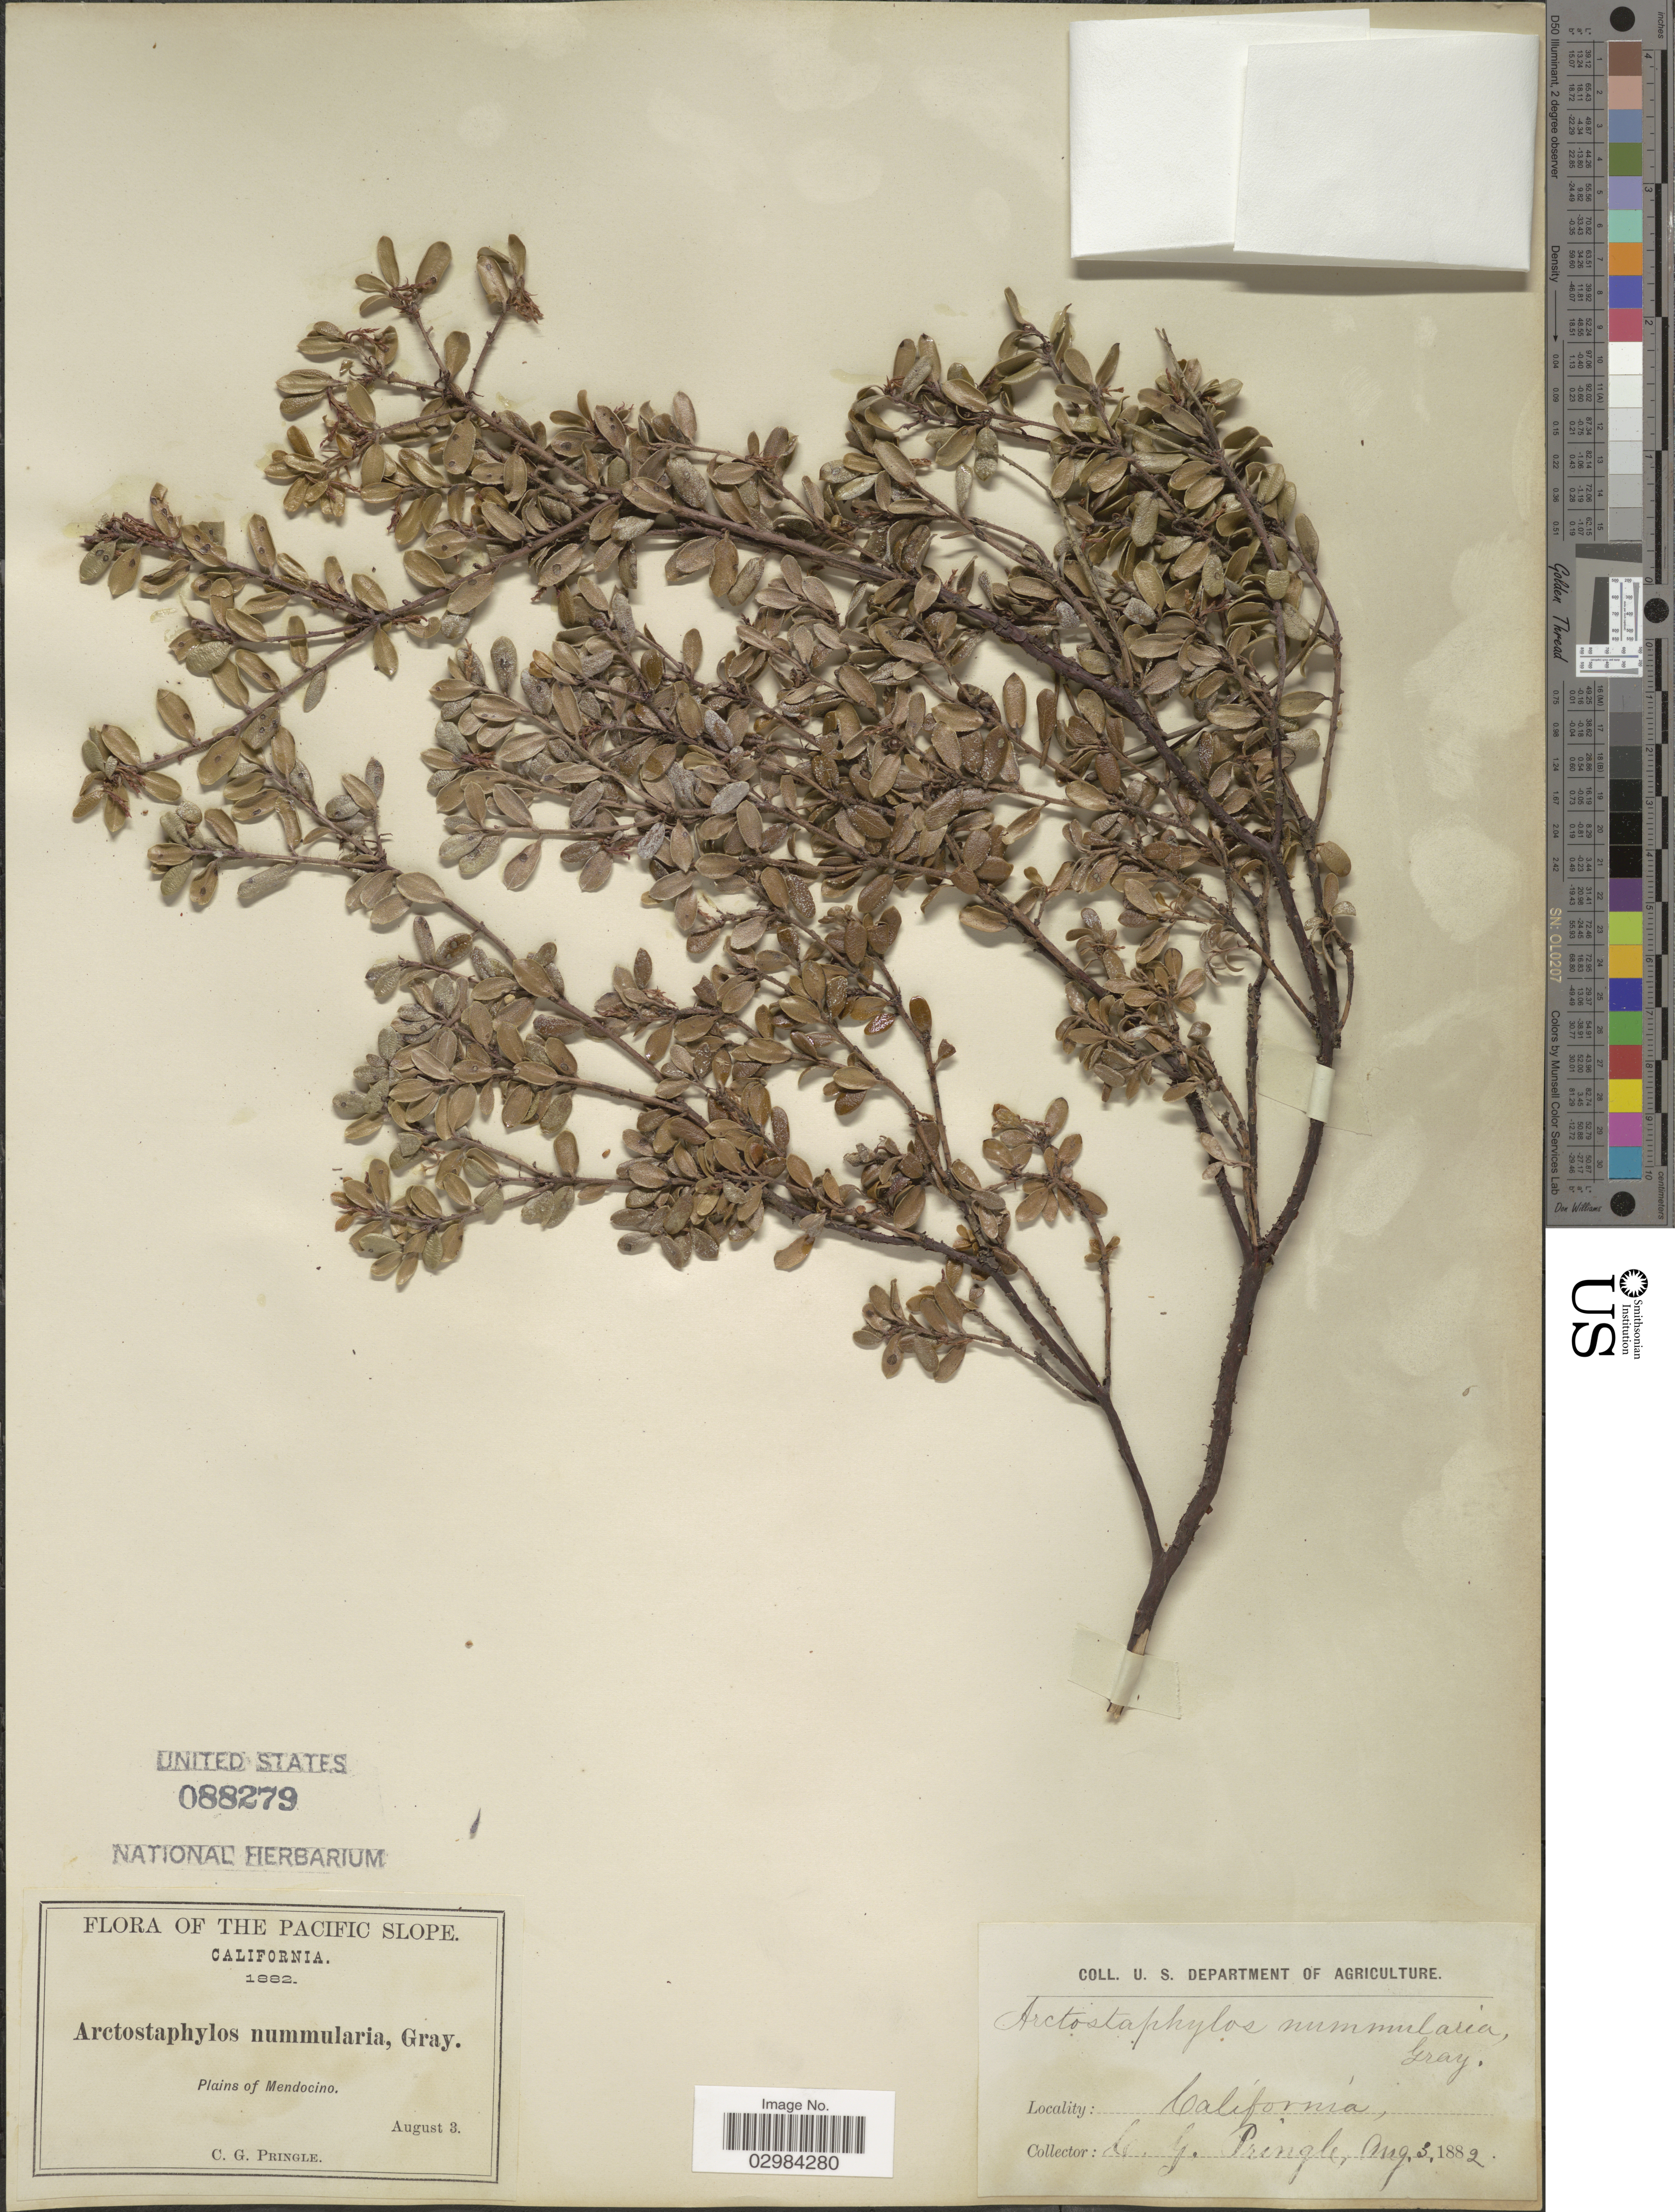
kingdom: Plantae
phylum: Tracheophyta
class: Magnoliopsida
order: Ericales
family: Ericaceae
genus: Arctostaphylos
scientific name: Arctostaphylos nummularia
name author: A. Gray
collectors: C. G. Pringle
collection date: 1882-08-03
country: United States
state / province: California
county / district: Mendocino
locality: The Pacific, Plains of Mendocino.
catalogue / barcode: US 88279